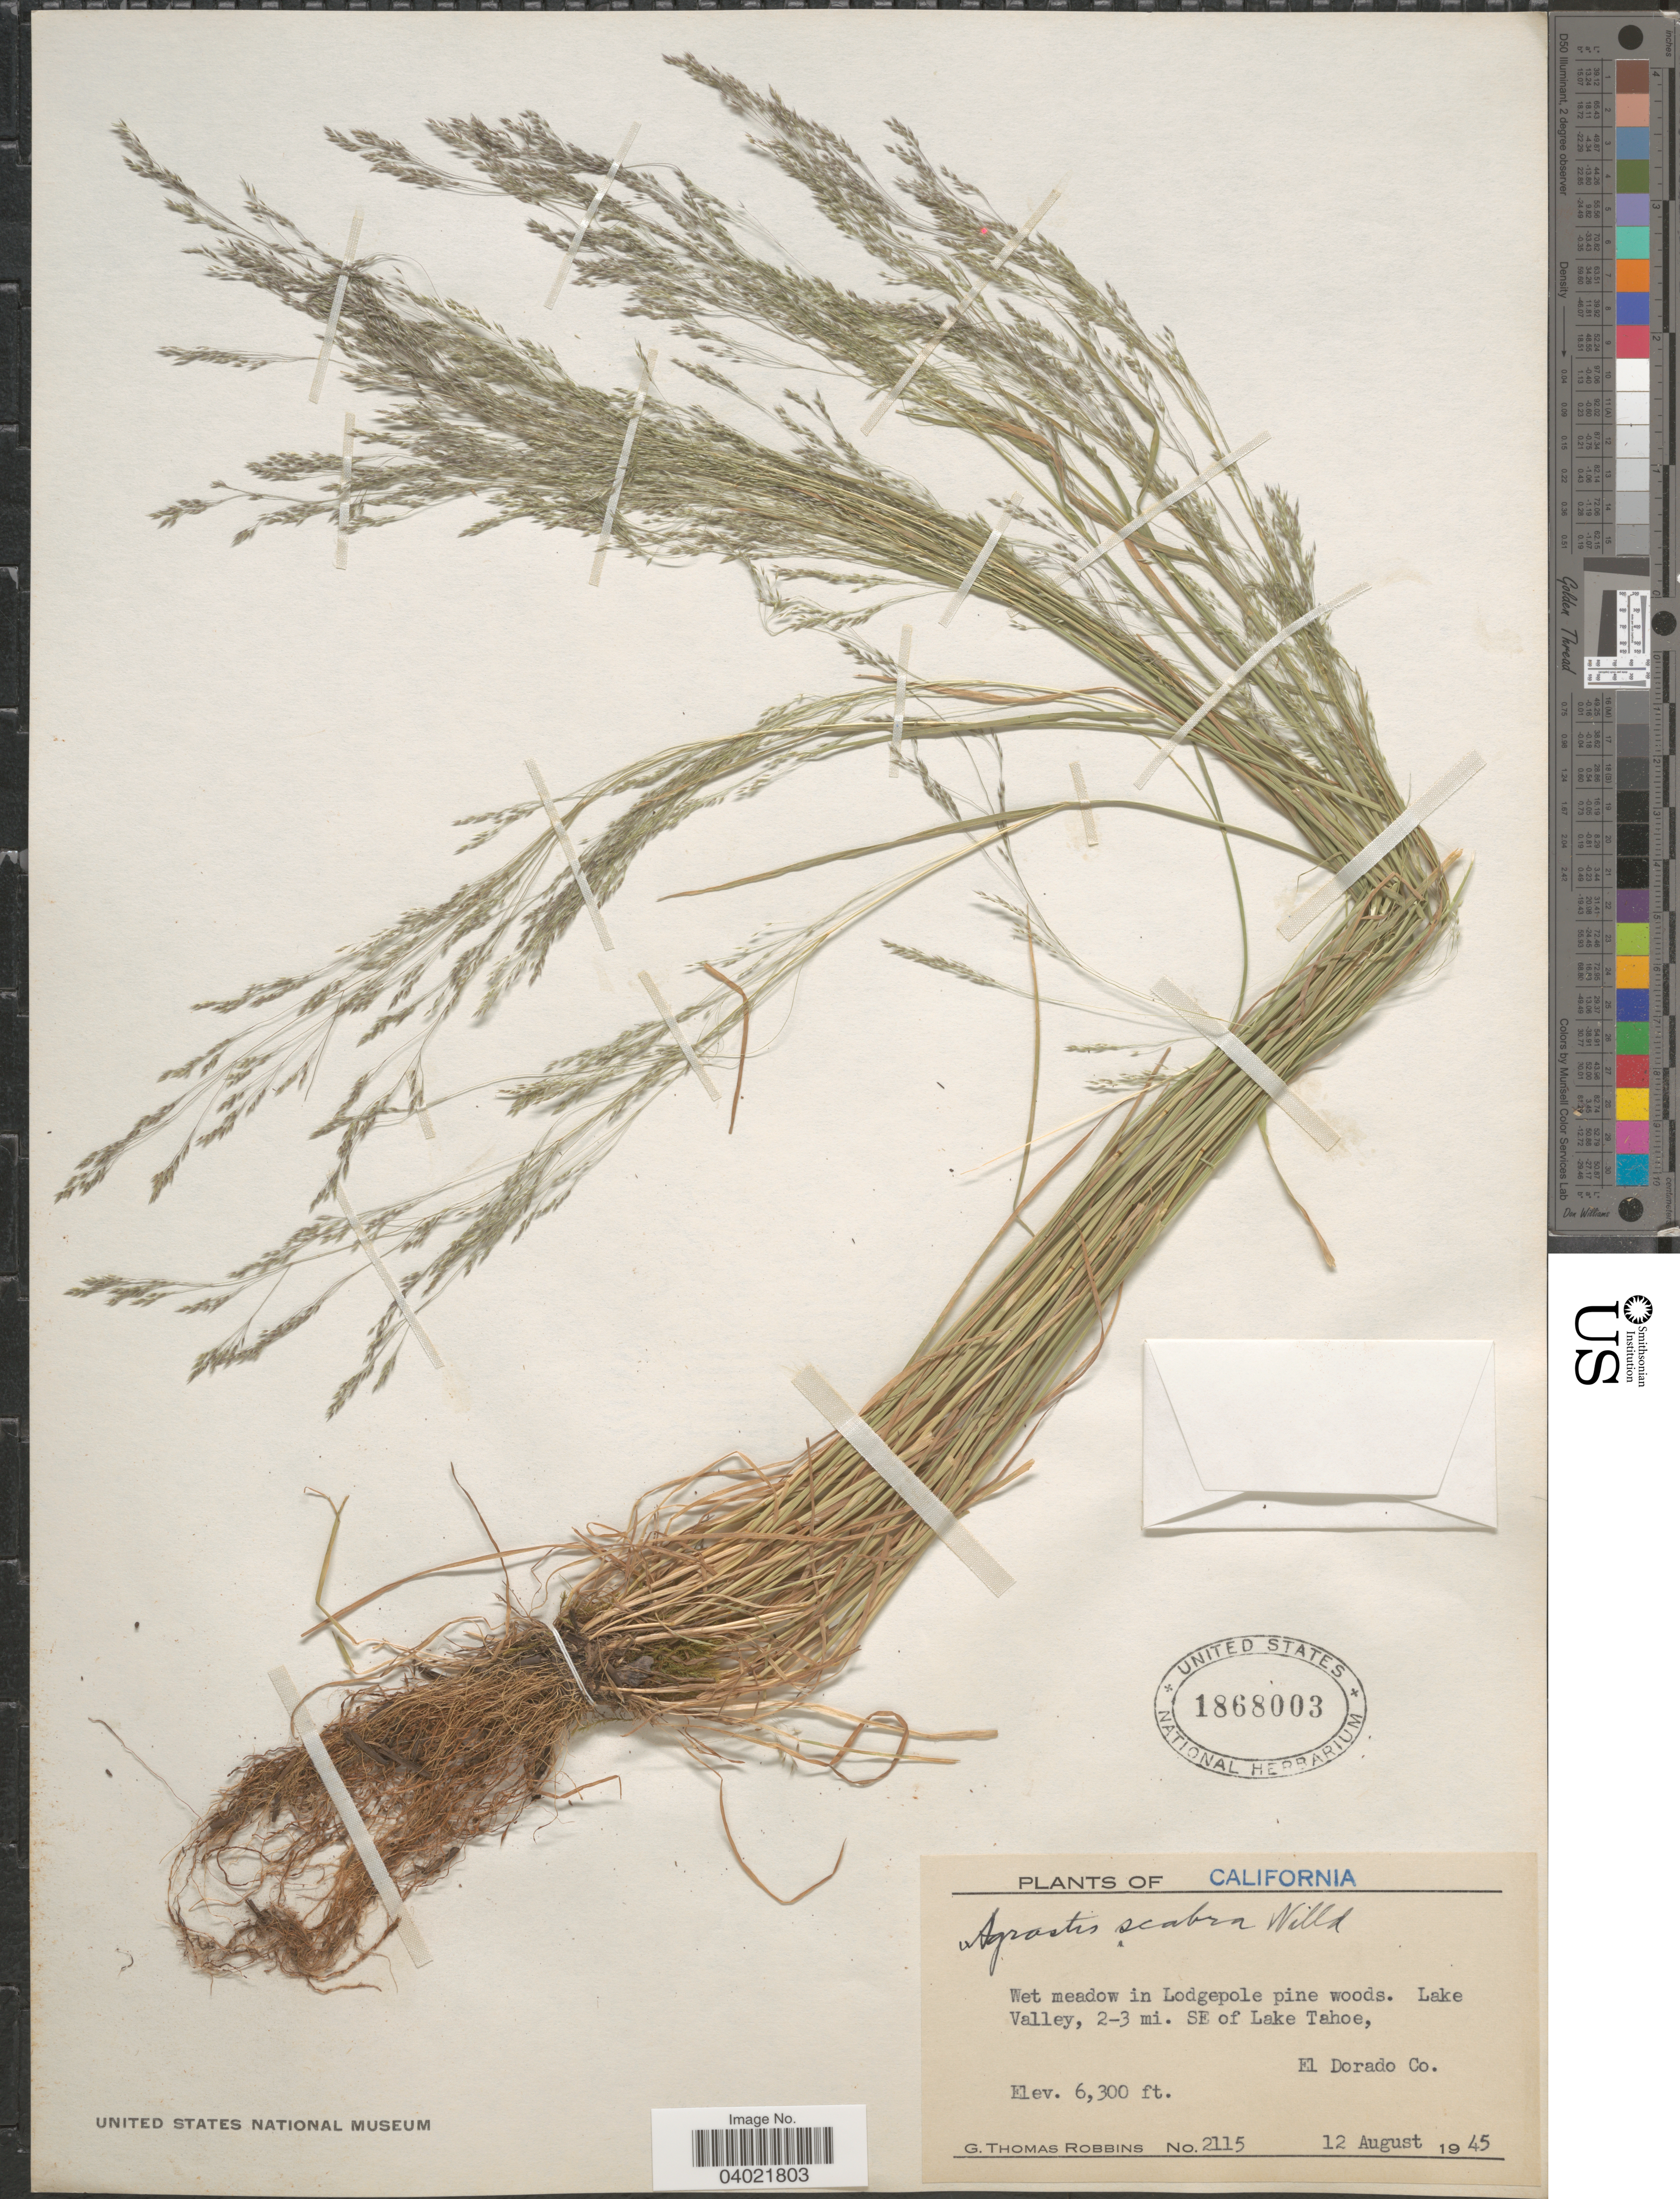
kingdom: Plantae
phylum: Tracheophyta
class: Liliopsida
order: Poales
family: Poaceae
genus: Agrostis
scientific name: Agrostis scabra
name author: Willd.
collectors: G. T. Robbins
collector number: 2115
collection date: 1945-08-12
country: United States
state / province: California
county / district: El Dorado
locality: In Lodgepole pine woods. Lake Valley, 2-3 mi. SE of Lake Tahoe, El Dorado Co.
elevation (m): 1920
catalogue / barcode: US 1868003